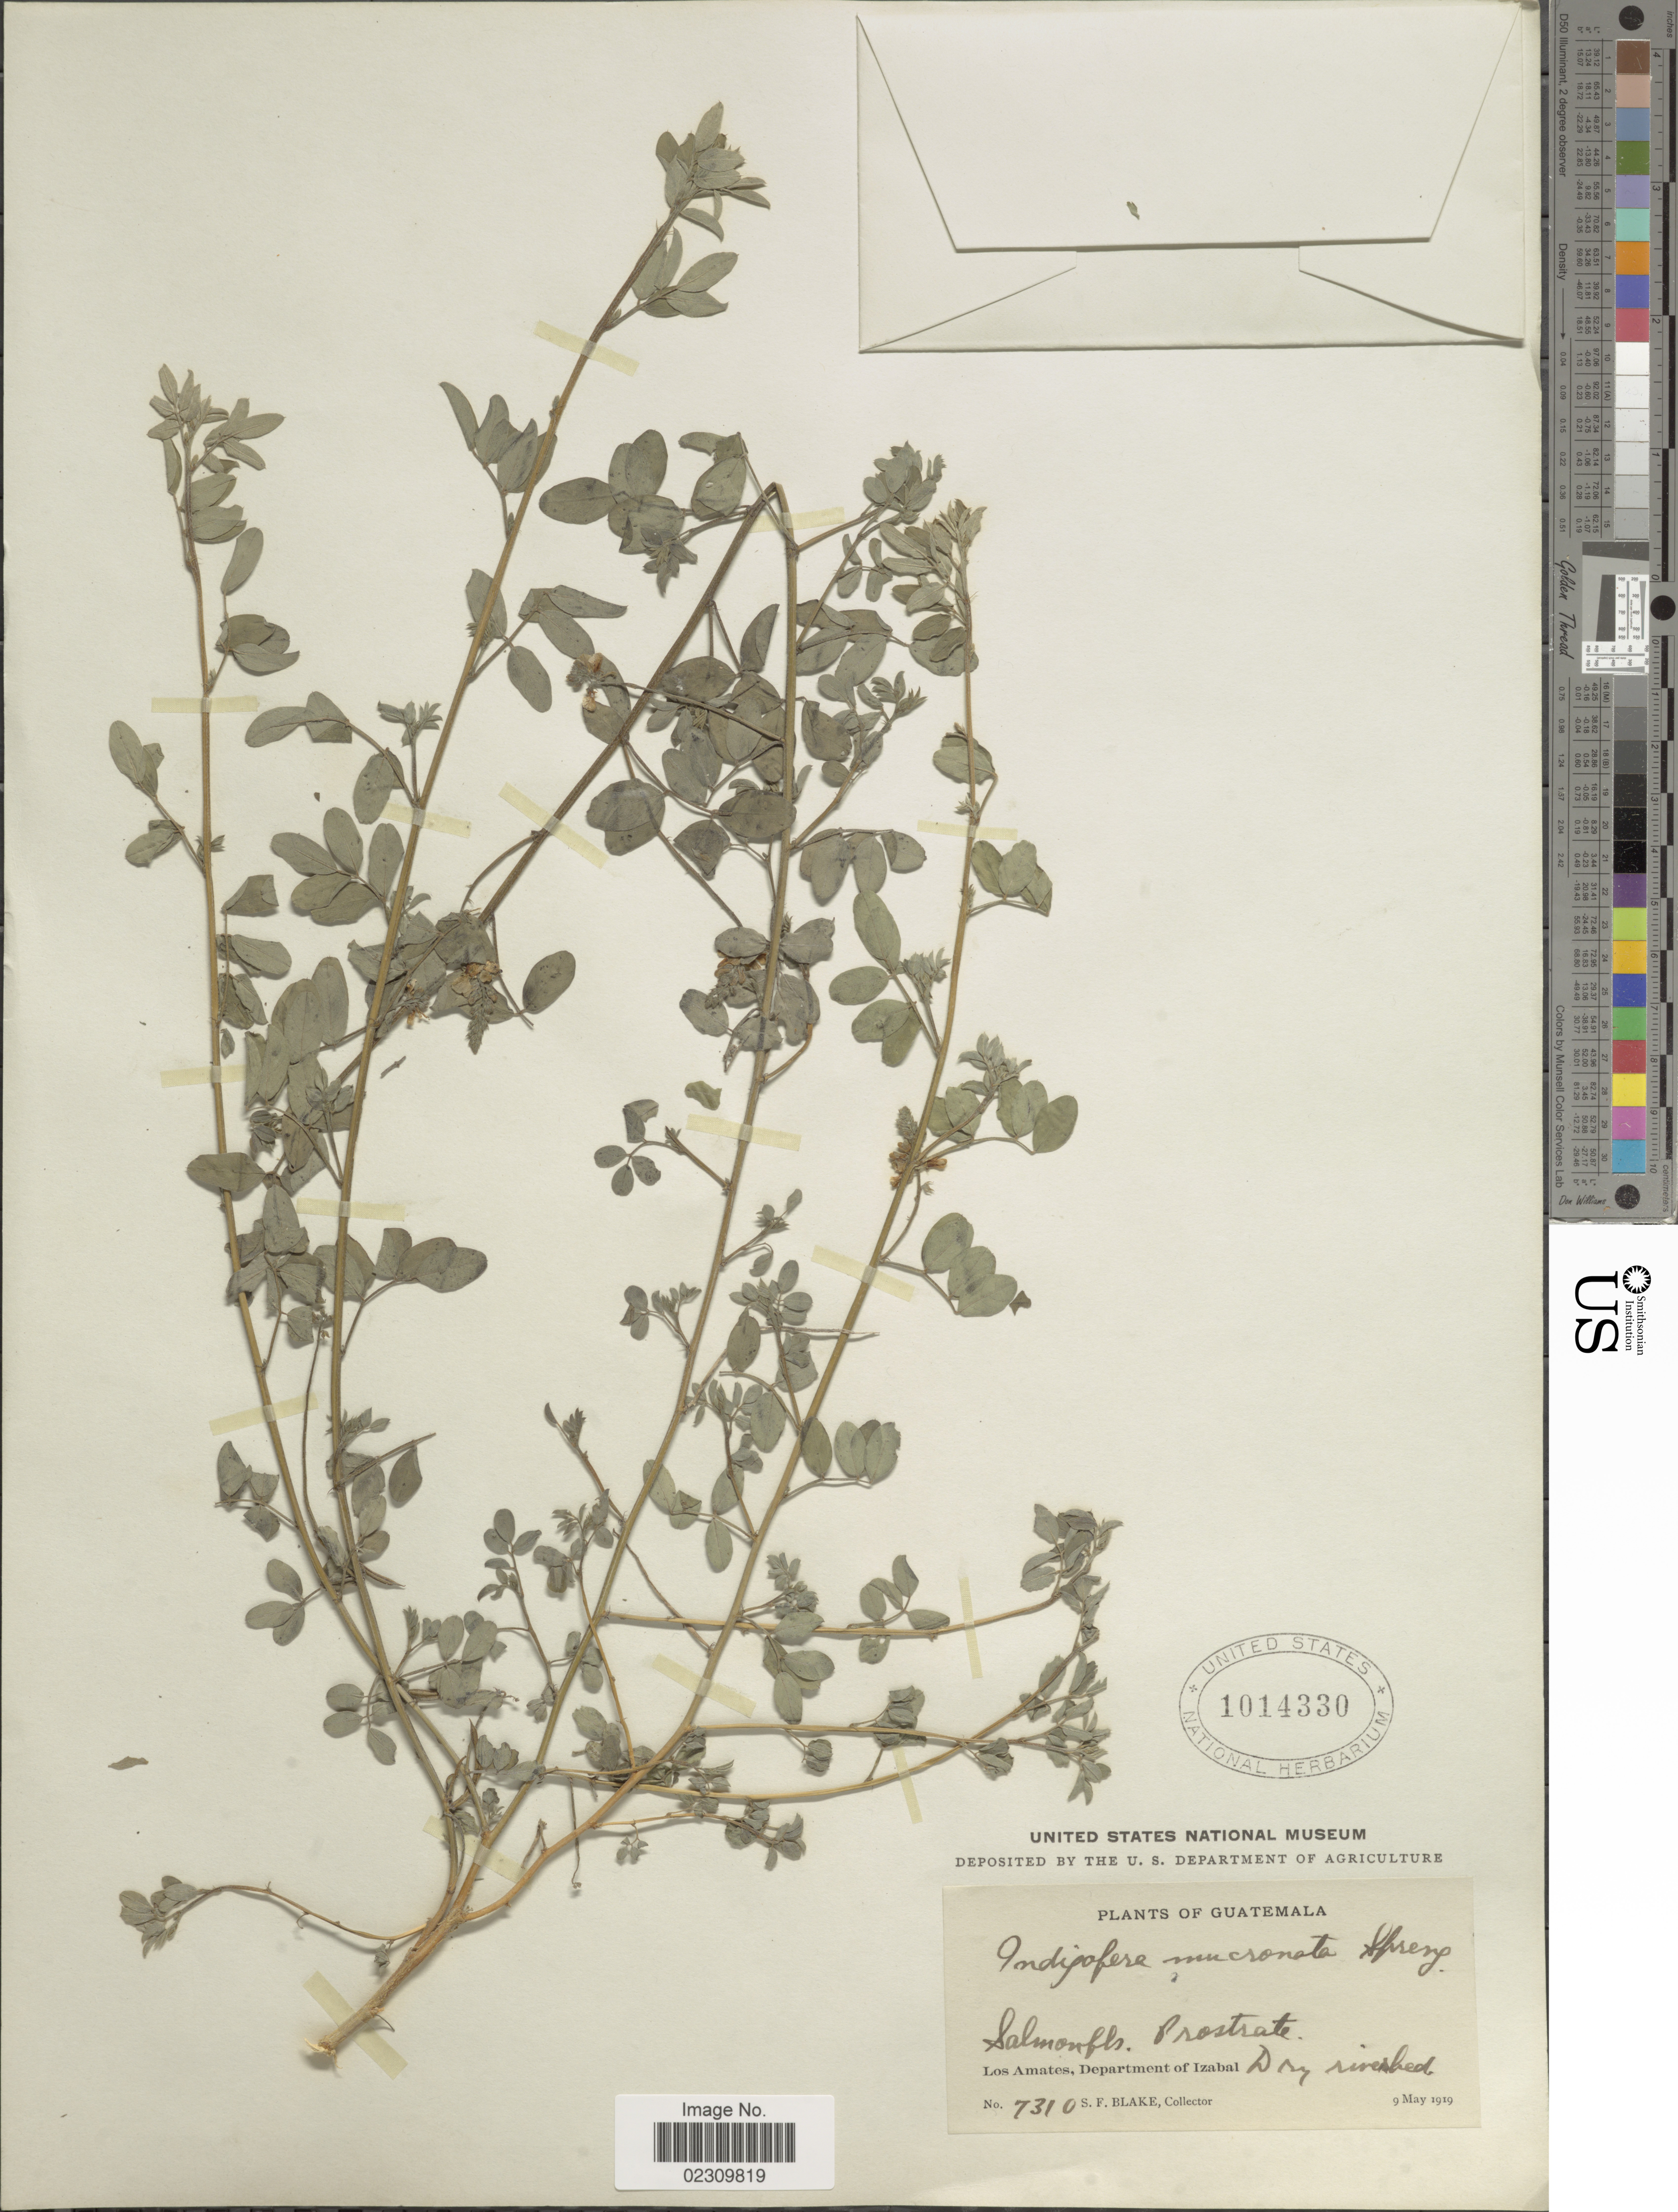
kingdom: Plantae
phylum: Tracheophyta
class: Magnoliopsida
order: Fabales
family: Fabaceae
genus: Indigofera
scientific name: Indigofera mucronata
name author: Lam.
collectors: S. Blake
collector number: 7310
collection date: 1919-05-09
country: Guatemala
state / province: Izabal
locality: Los Amates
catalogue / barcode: US 1014330